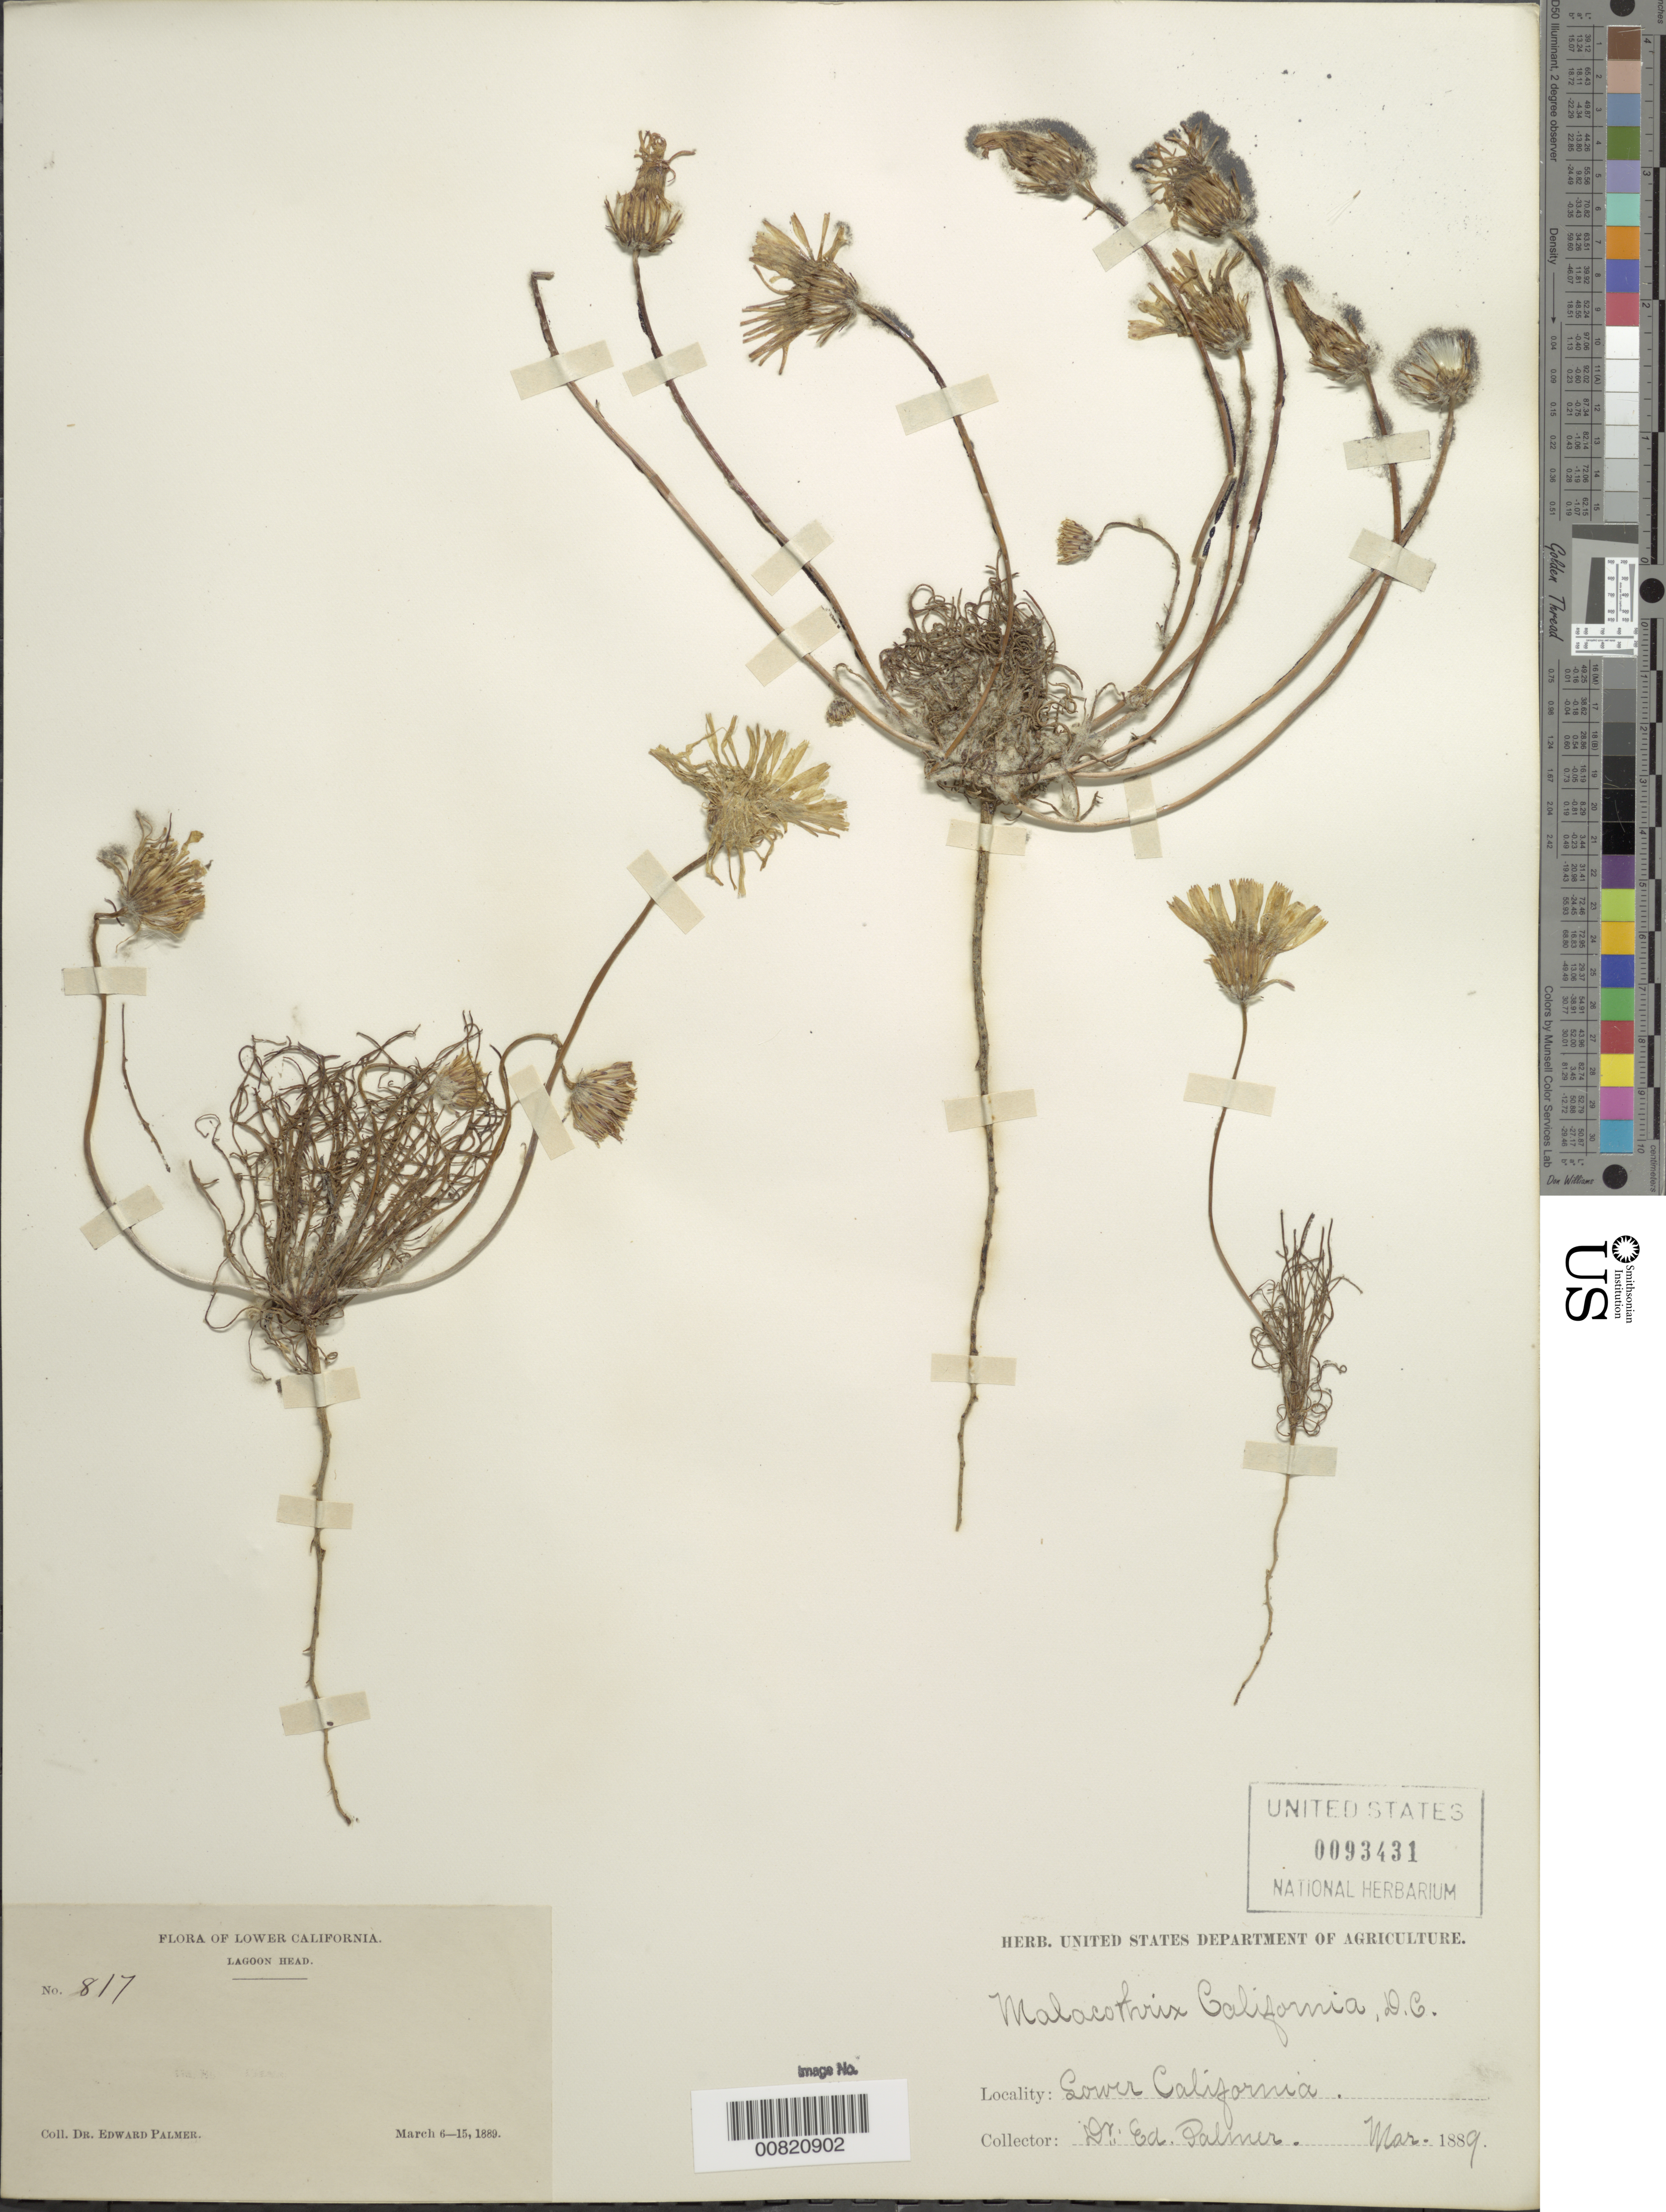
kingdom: Plantae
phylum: Tracheophyta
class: Magnoliopsida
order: Asterales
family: Asteraceae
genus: Malacothrix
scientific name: Malacothrix californica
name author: DC.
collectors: E. Palmer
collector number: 817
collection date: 1889-03-06/1889-03-15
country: Mexico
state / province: Baja California Norte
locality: Lower California, Lagoon Head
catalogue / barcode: US 93431